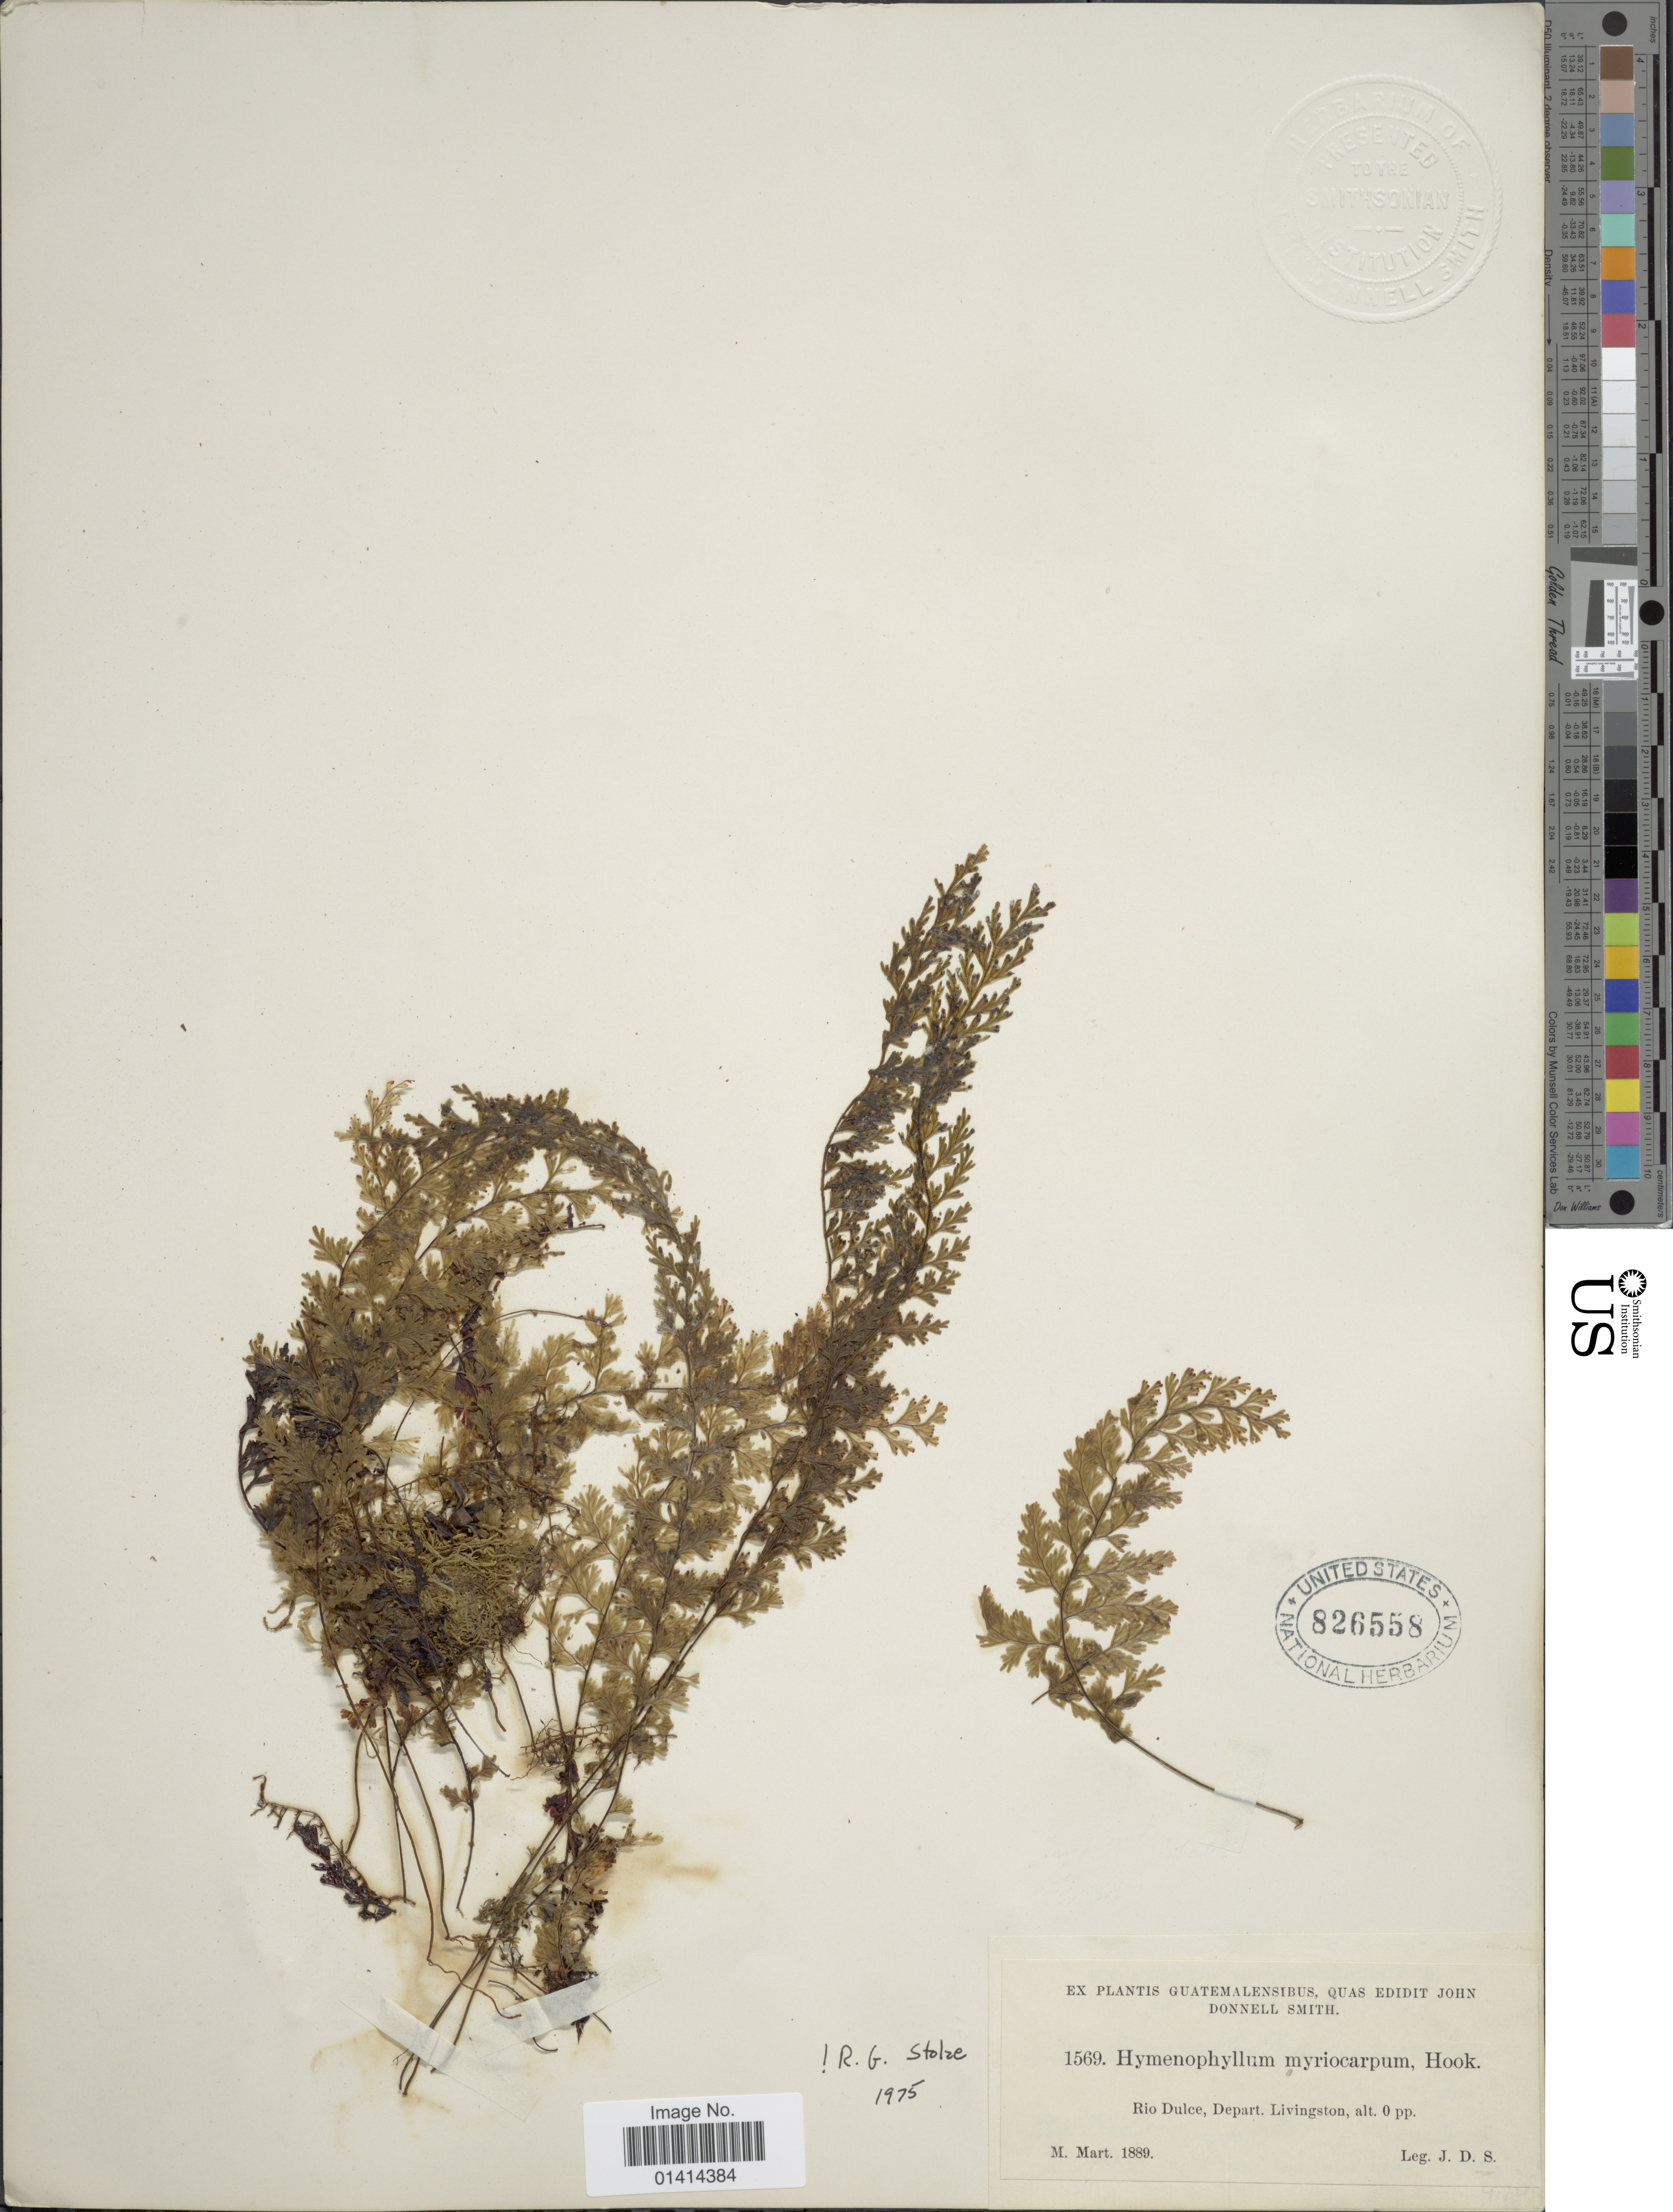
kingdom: Plantae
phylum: Tracheophyta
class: Polypodiopsida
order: Hymenophyllales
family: Hymenophyllaceae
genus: Hymenophyllum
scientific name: Hymenophyllum myriocarpum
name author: Hook.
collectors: J. D. Smith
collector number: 1569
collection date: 1889-03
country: Guatemala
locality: Rio Dulce, Depart. Livingtson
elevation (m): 0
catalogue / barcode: US 826558